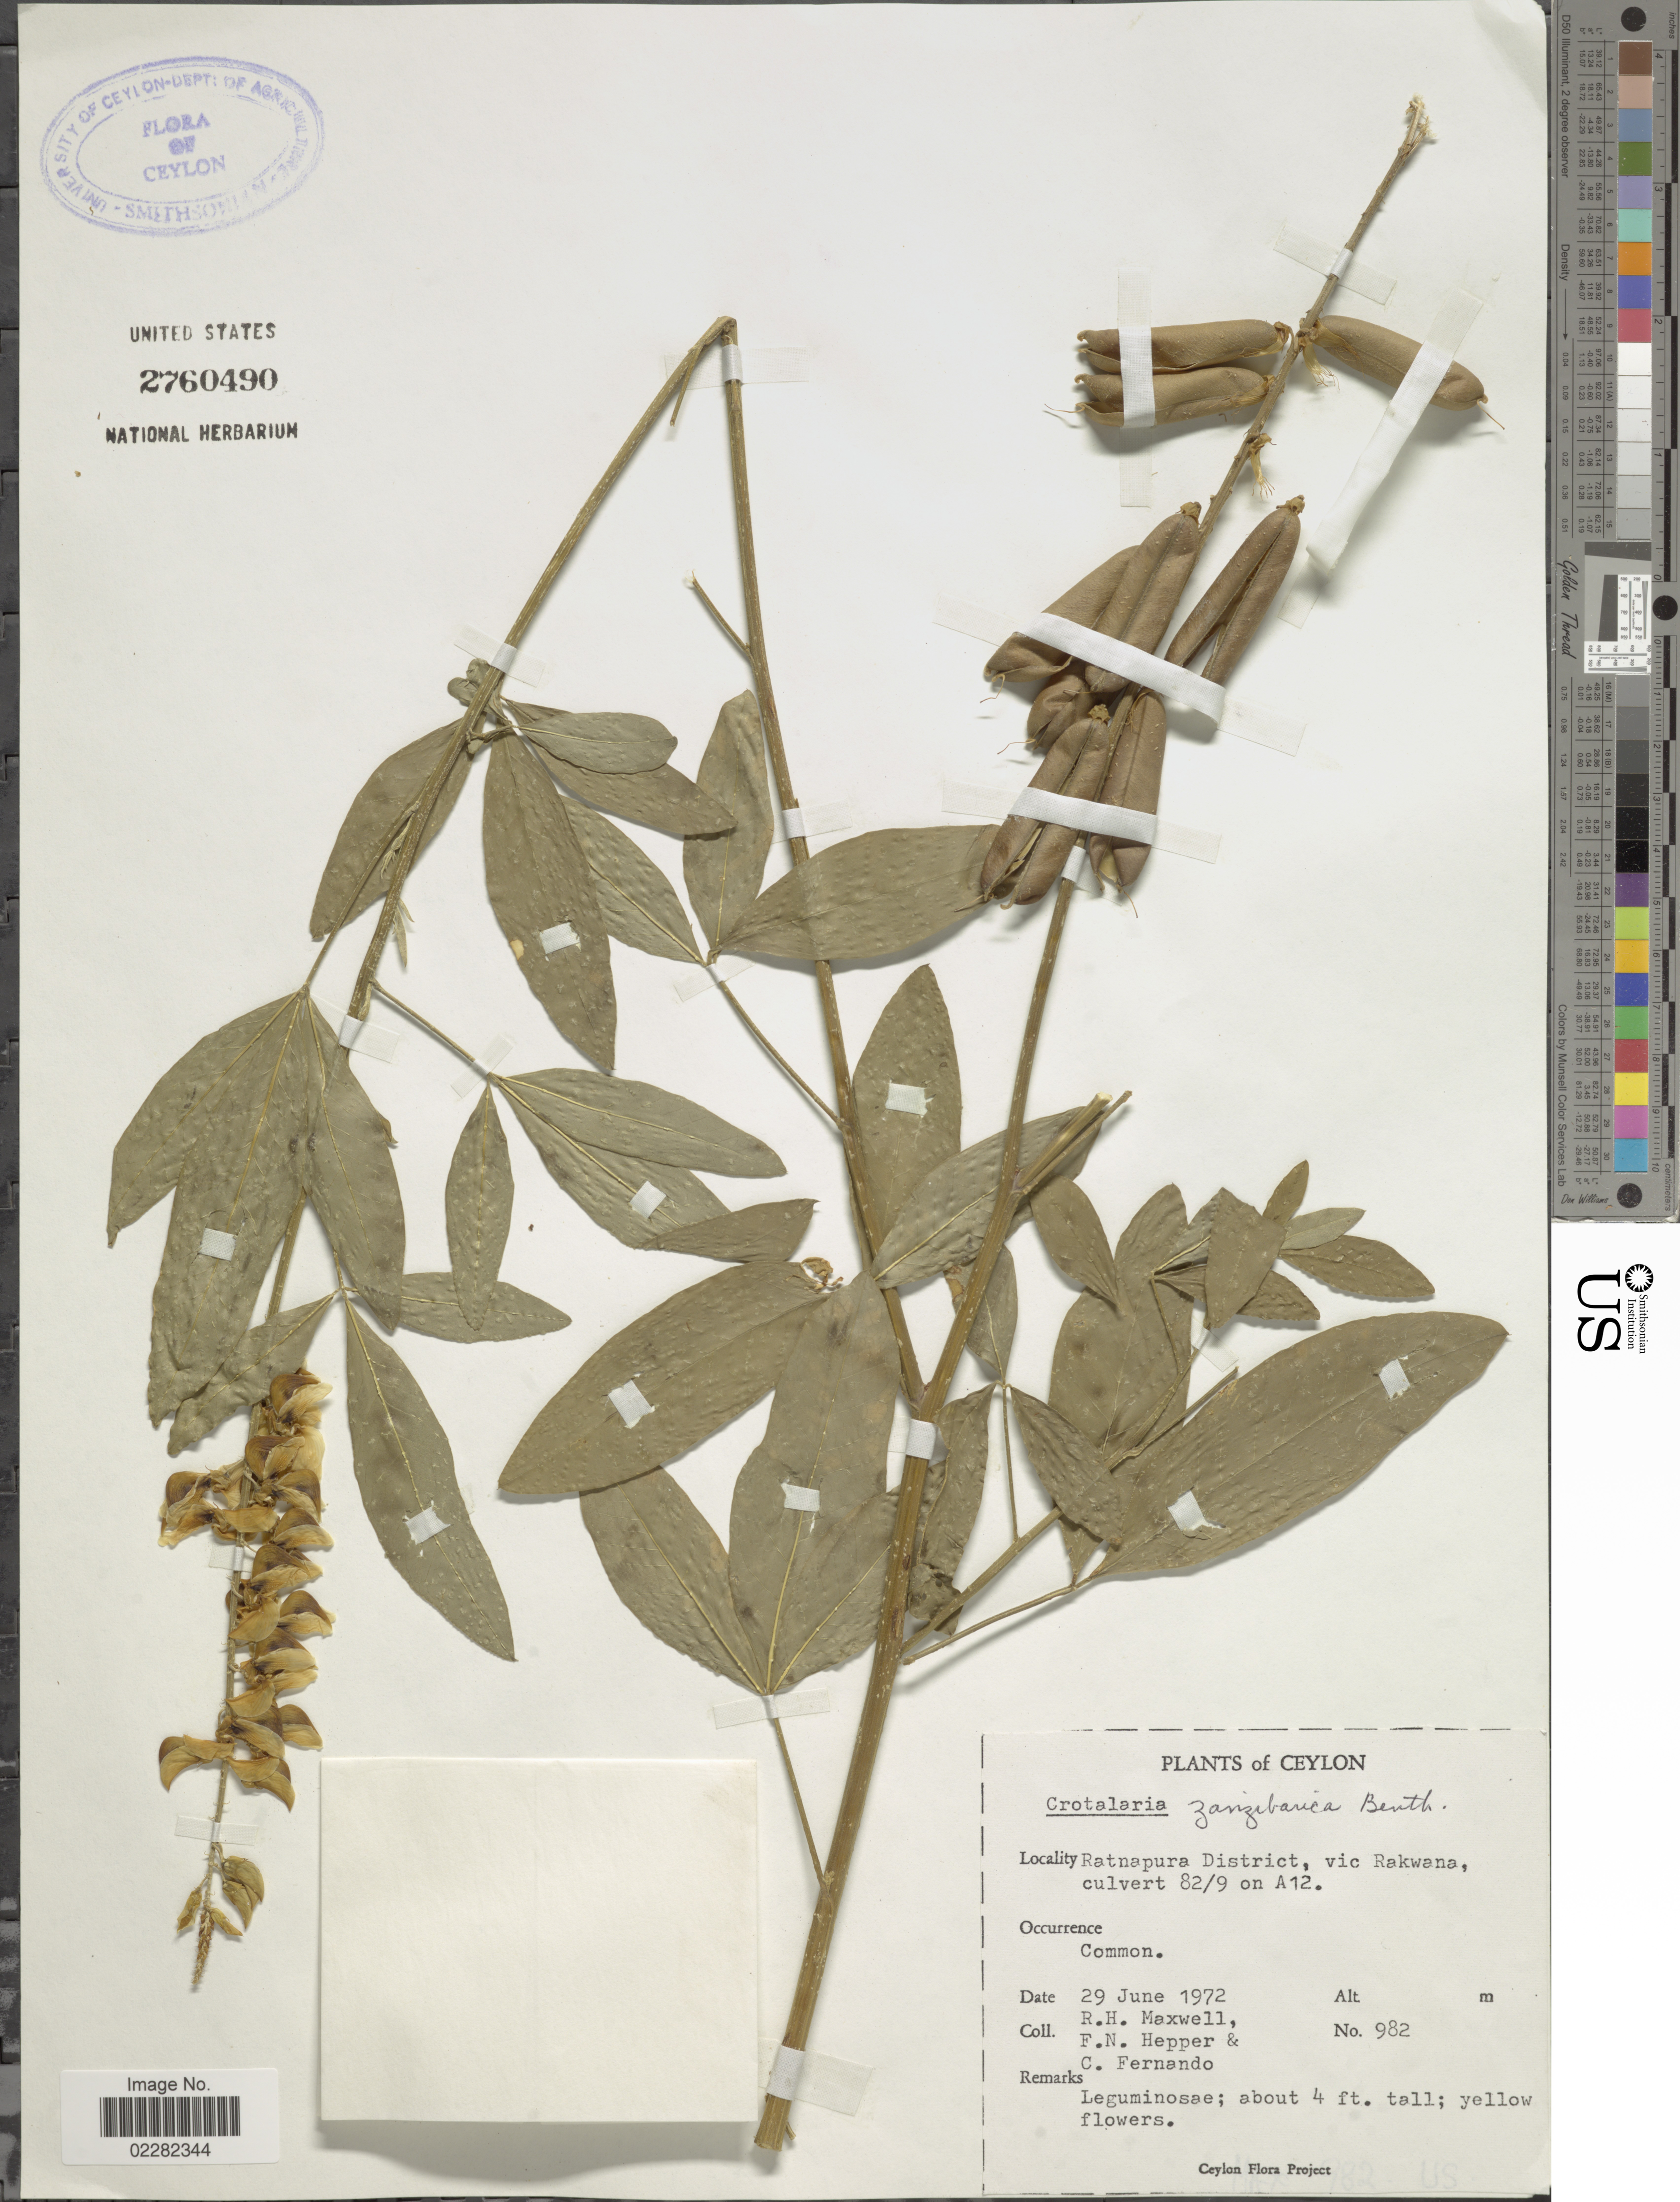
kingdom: Plantae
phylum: Tracheophyta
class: Magnoliopsida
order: Fabales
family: Fabaceae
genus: Crotalaria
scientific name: Crotalaria zanzibarica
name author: Benth.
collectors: R. Maxwell, F. Hepper & C. Fernando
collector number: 982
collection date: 1972-06-29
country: Sri Lanka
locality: Ceylon. Ratnapura district, vic. Rakwana, culvert 82/9 on A12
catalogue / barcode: US 2760490